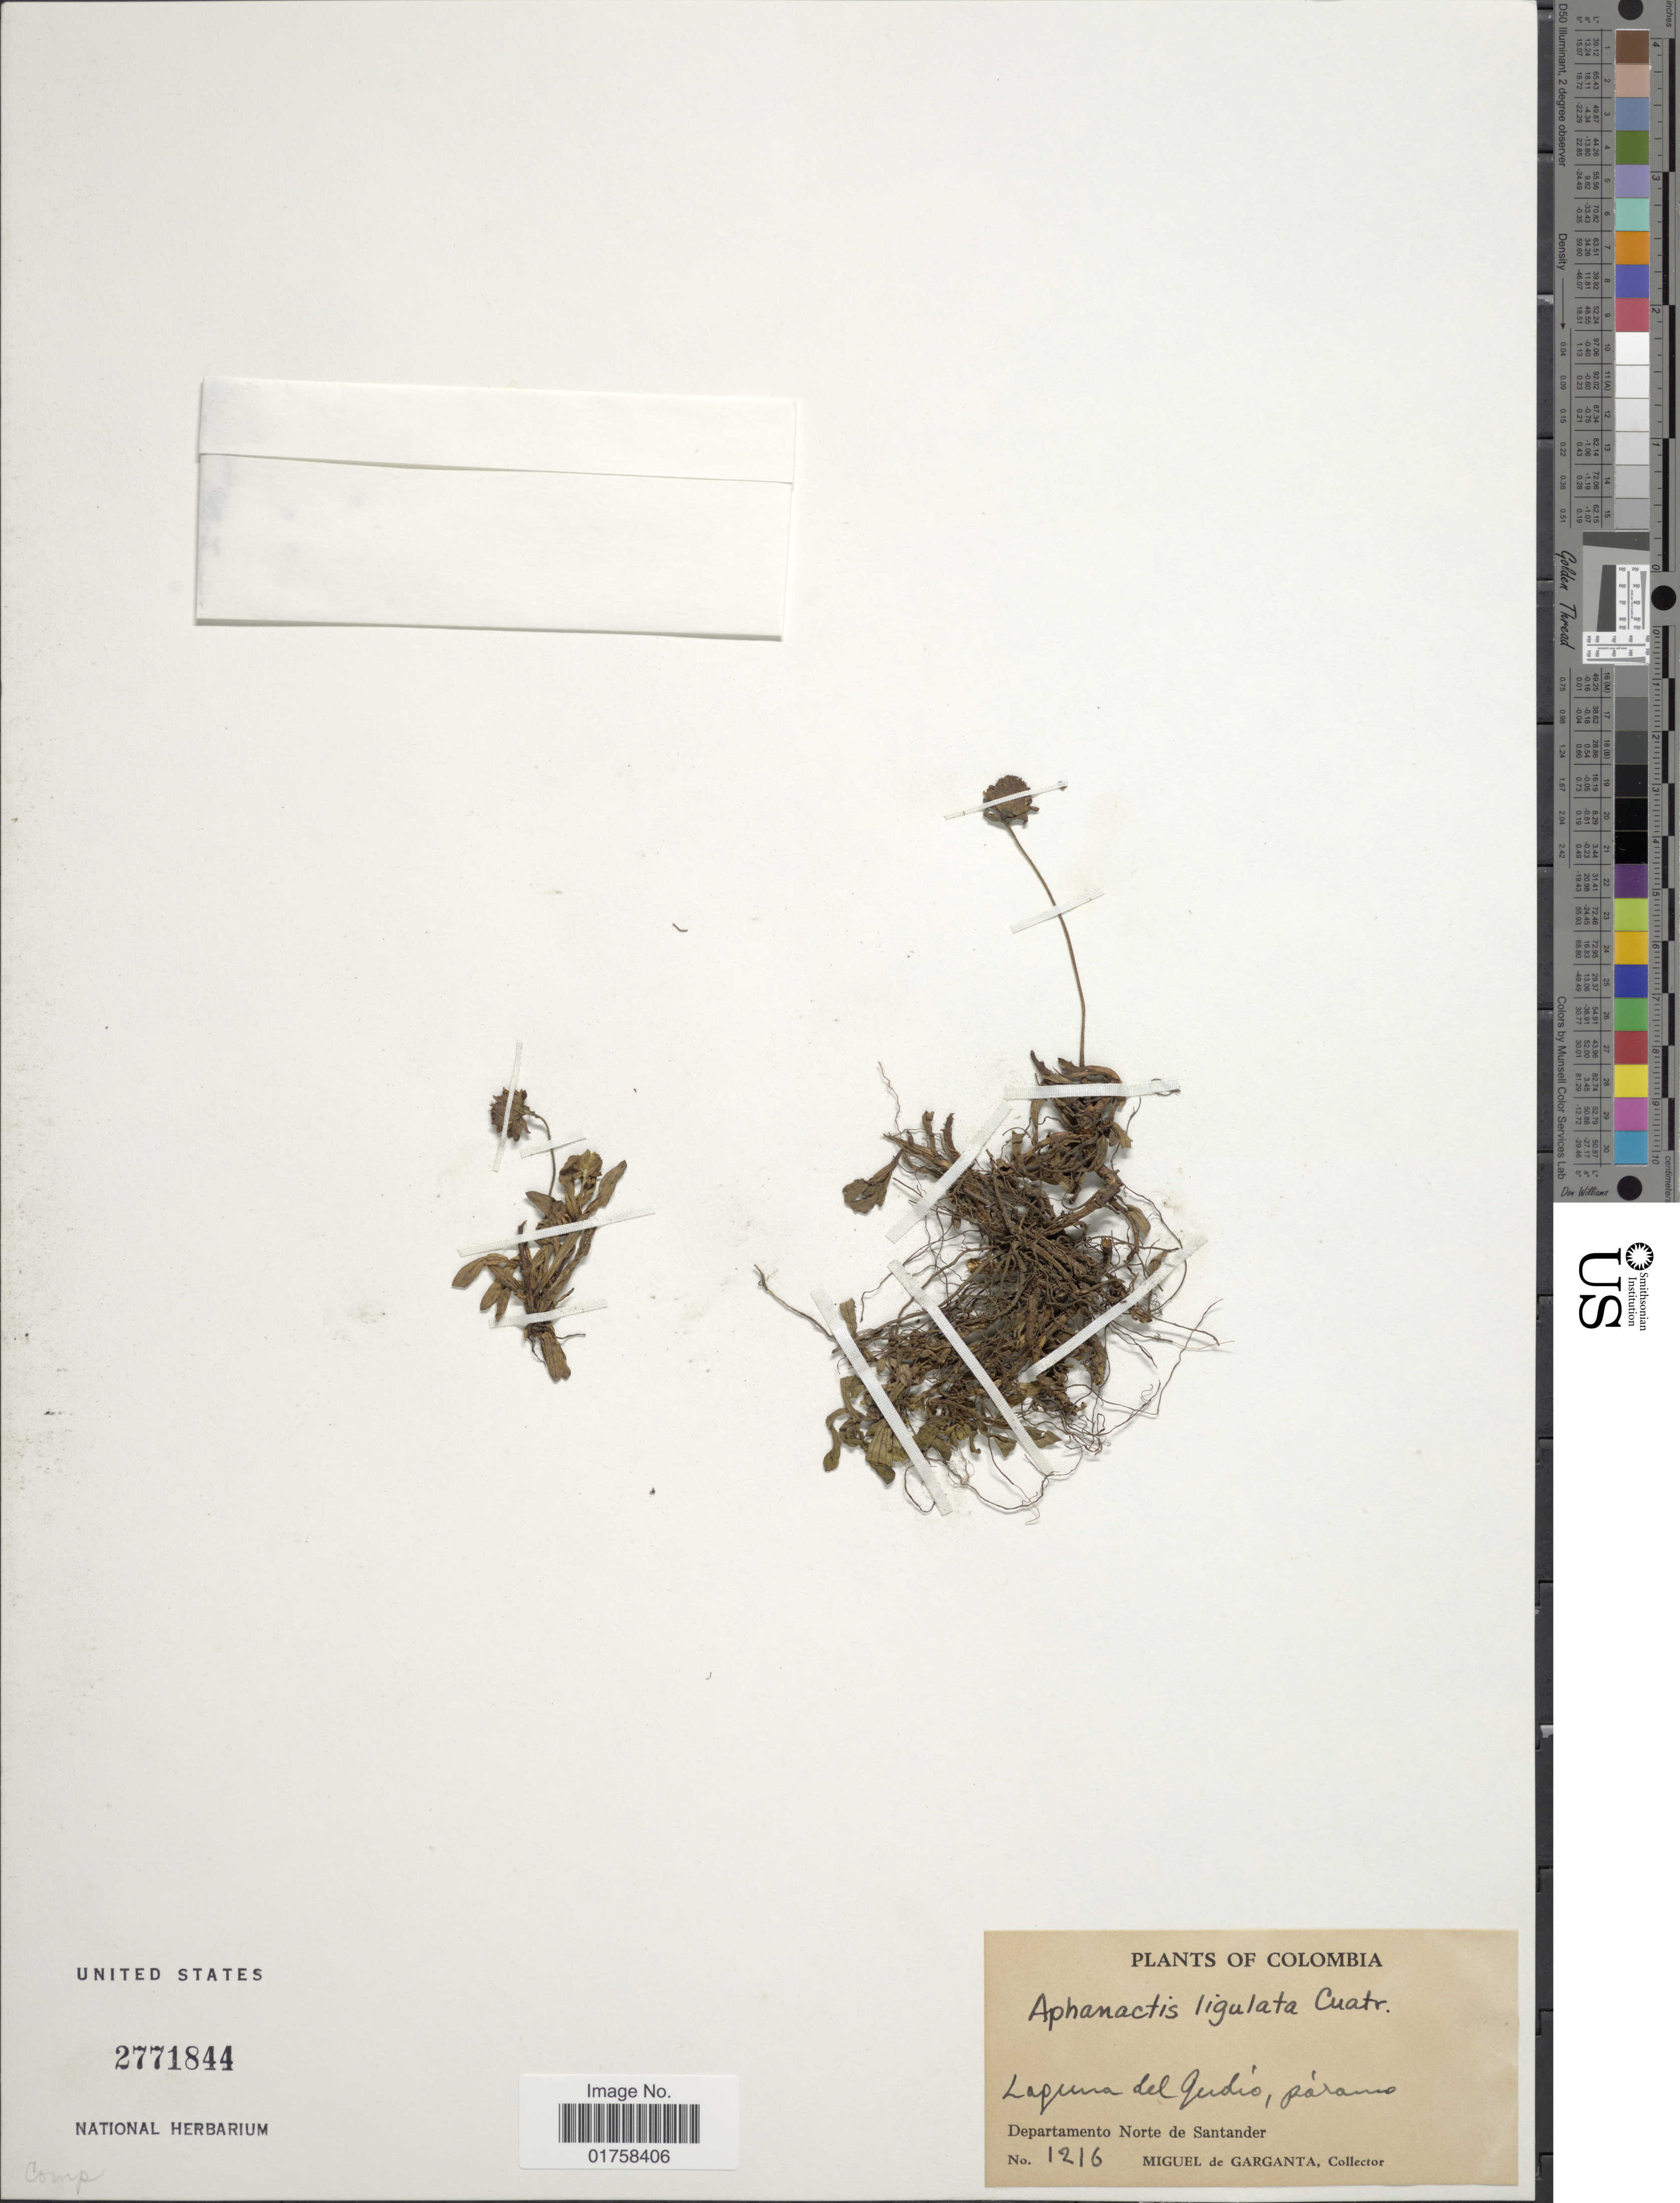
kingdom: Plantae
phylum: Tracheophyta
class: Magnoliopsida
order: Asterales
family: Asteraceae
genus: Aphanactis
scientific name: Aphanactis ligulata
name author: Cuatrec.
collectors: M. Garganta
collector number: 1216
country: Colombia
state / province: Norte de Santander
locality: Colombia. Departamento Norte de Santander. Laguna del qudio [interpreted], paramo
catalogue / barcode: US 2771844